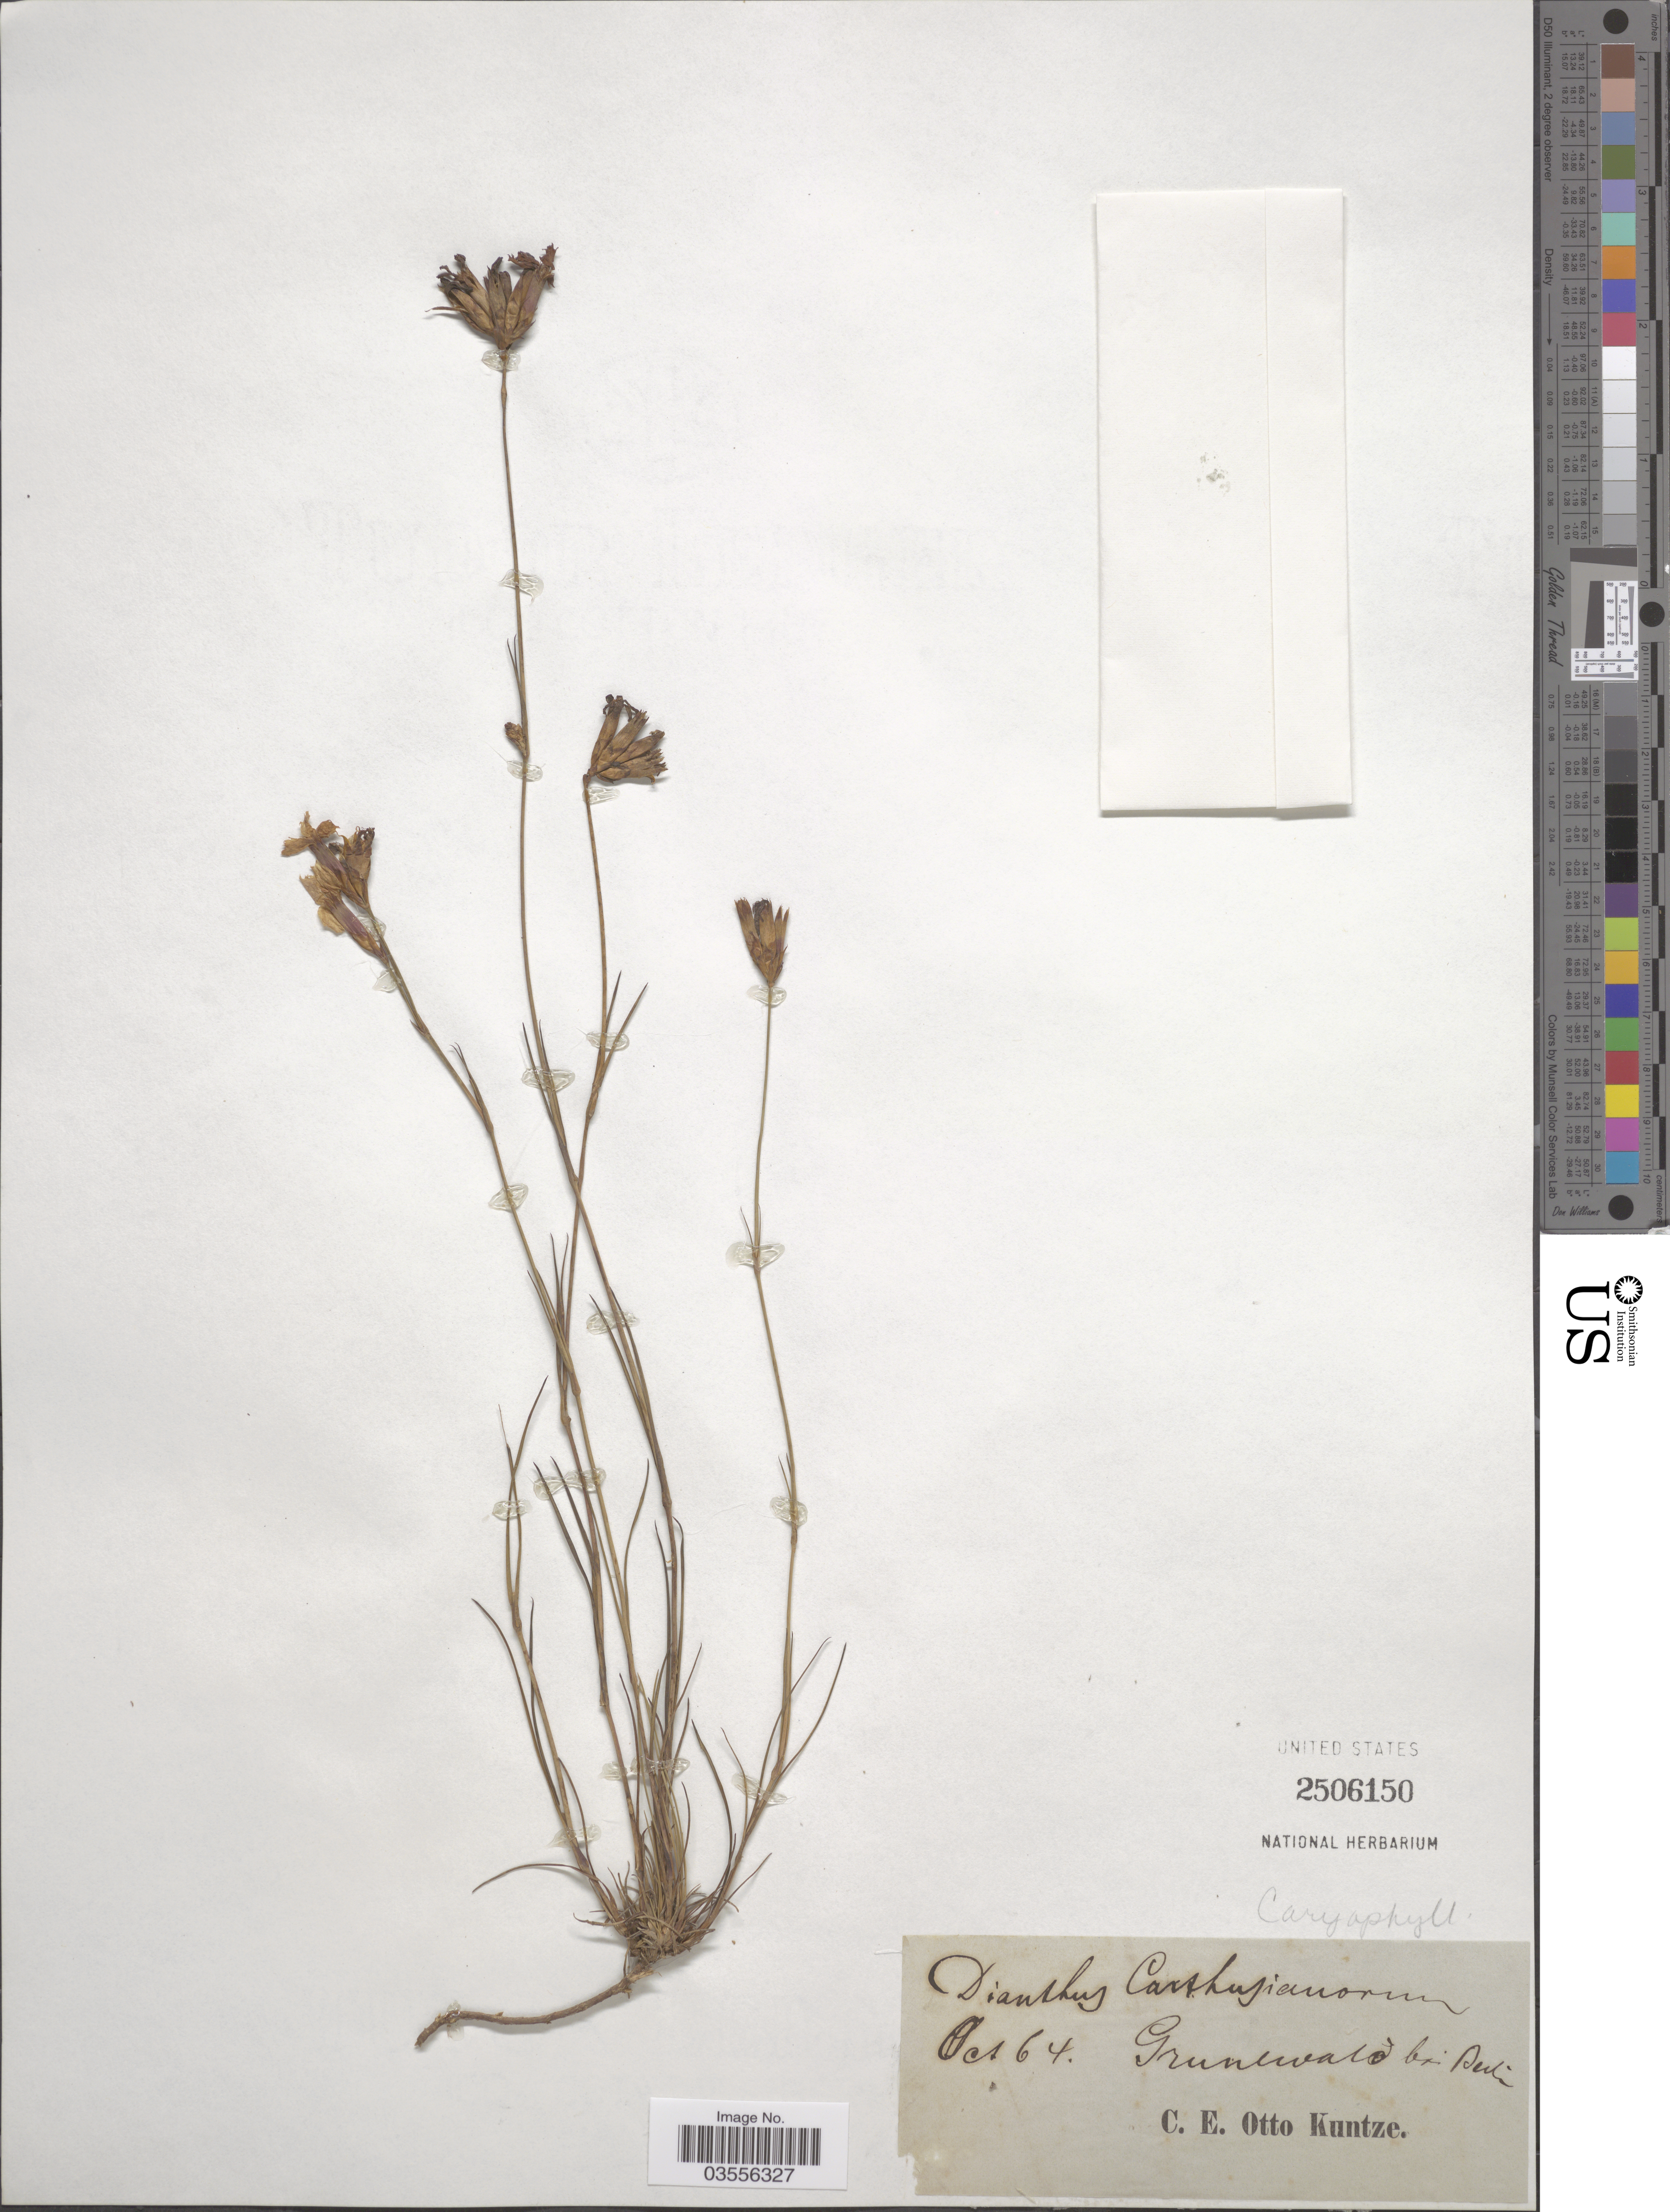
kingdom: Plantae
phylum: Tracheophyta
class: Magnoliopsida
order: Caryophyllales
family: Caryophyllaceae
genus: Dianthus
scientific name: Dianthus carthusianorum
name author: L.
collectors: C.E.O. Kuntze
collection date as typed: Transcribed d/m/y: /10/64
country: Germany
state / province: Berlin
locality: Grunewald bei Berlin.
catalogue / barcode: US 2506150